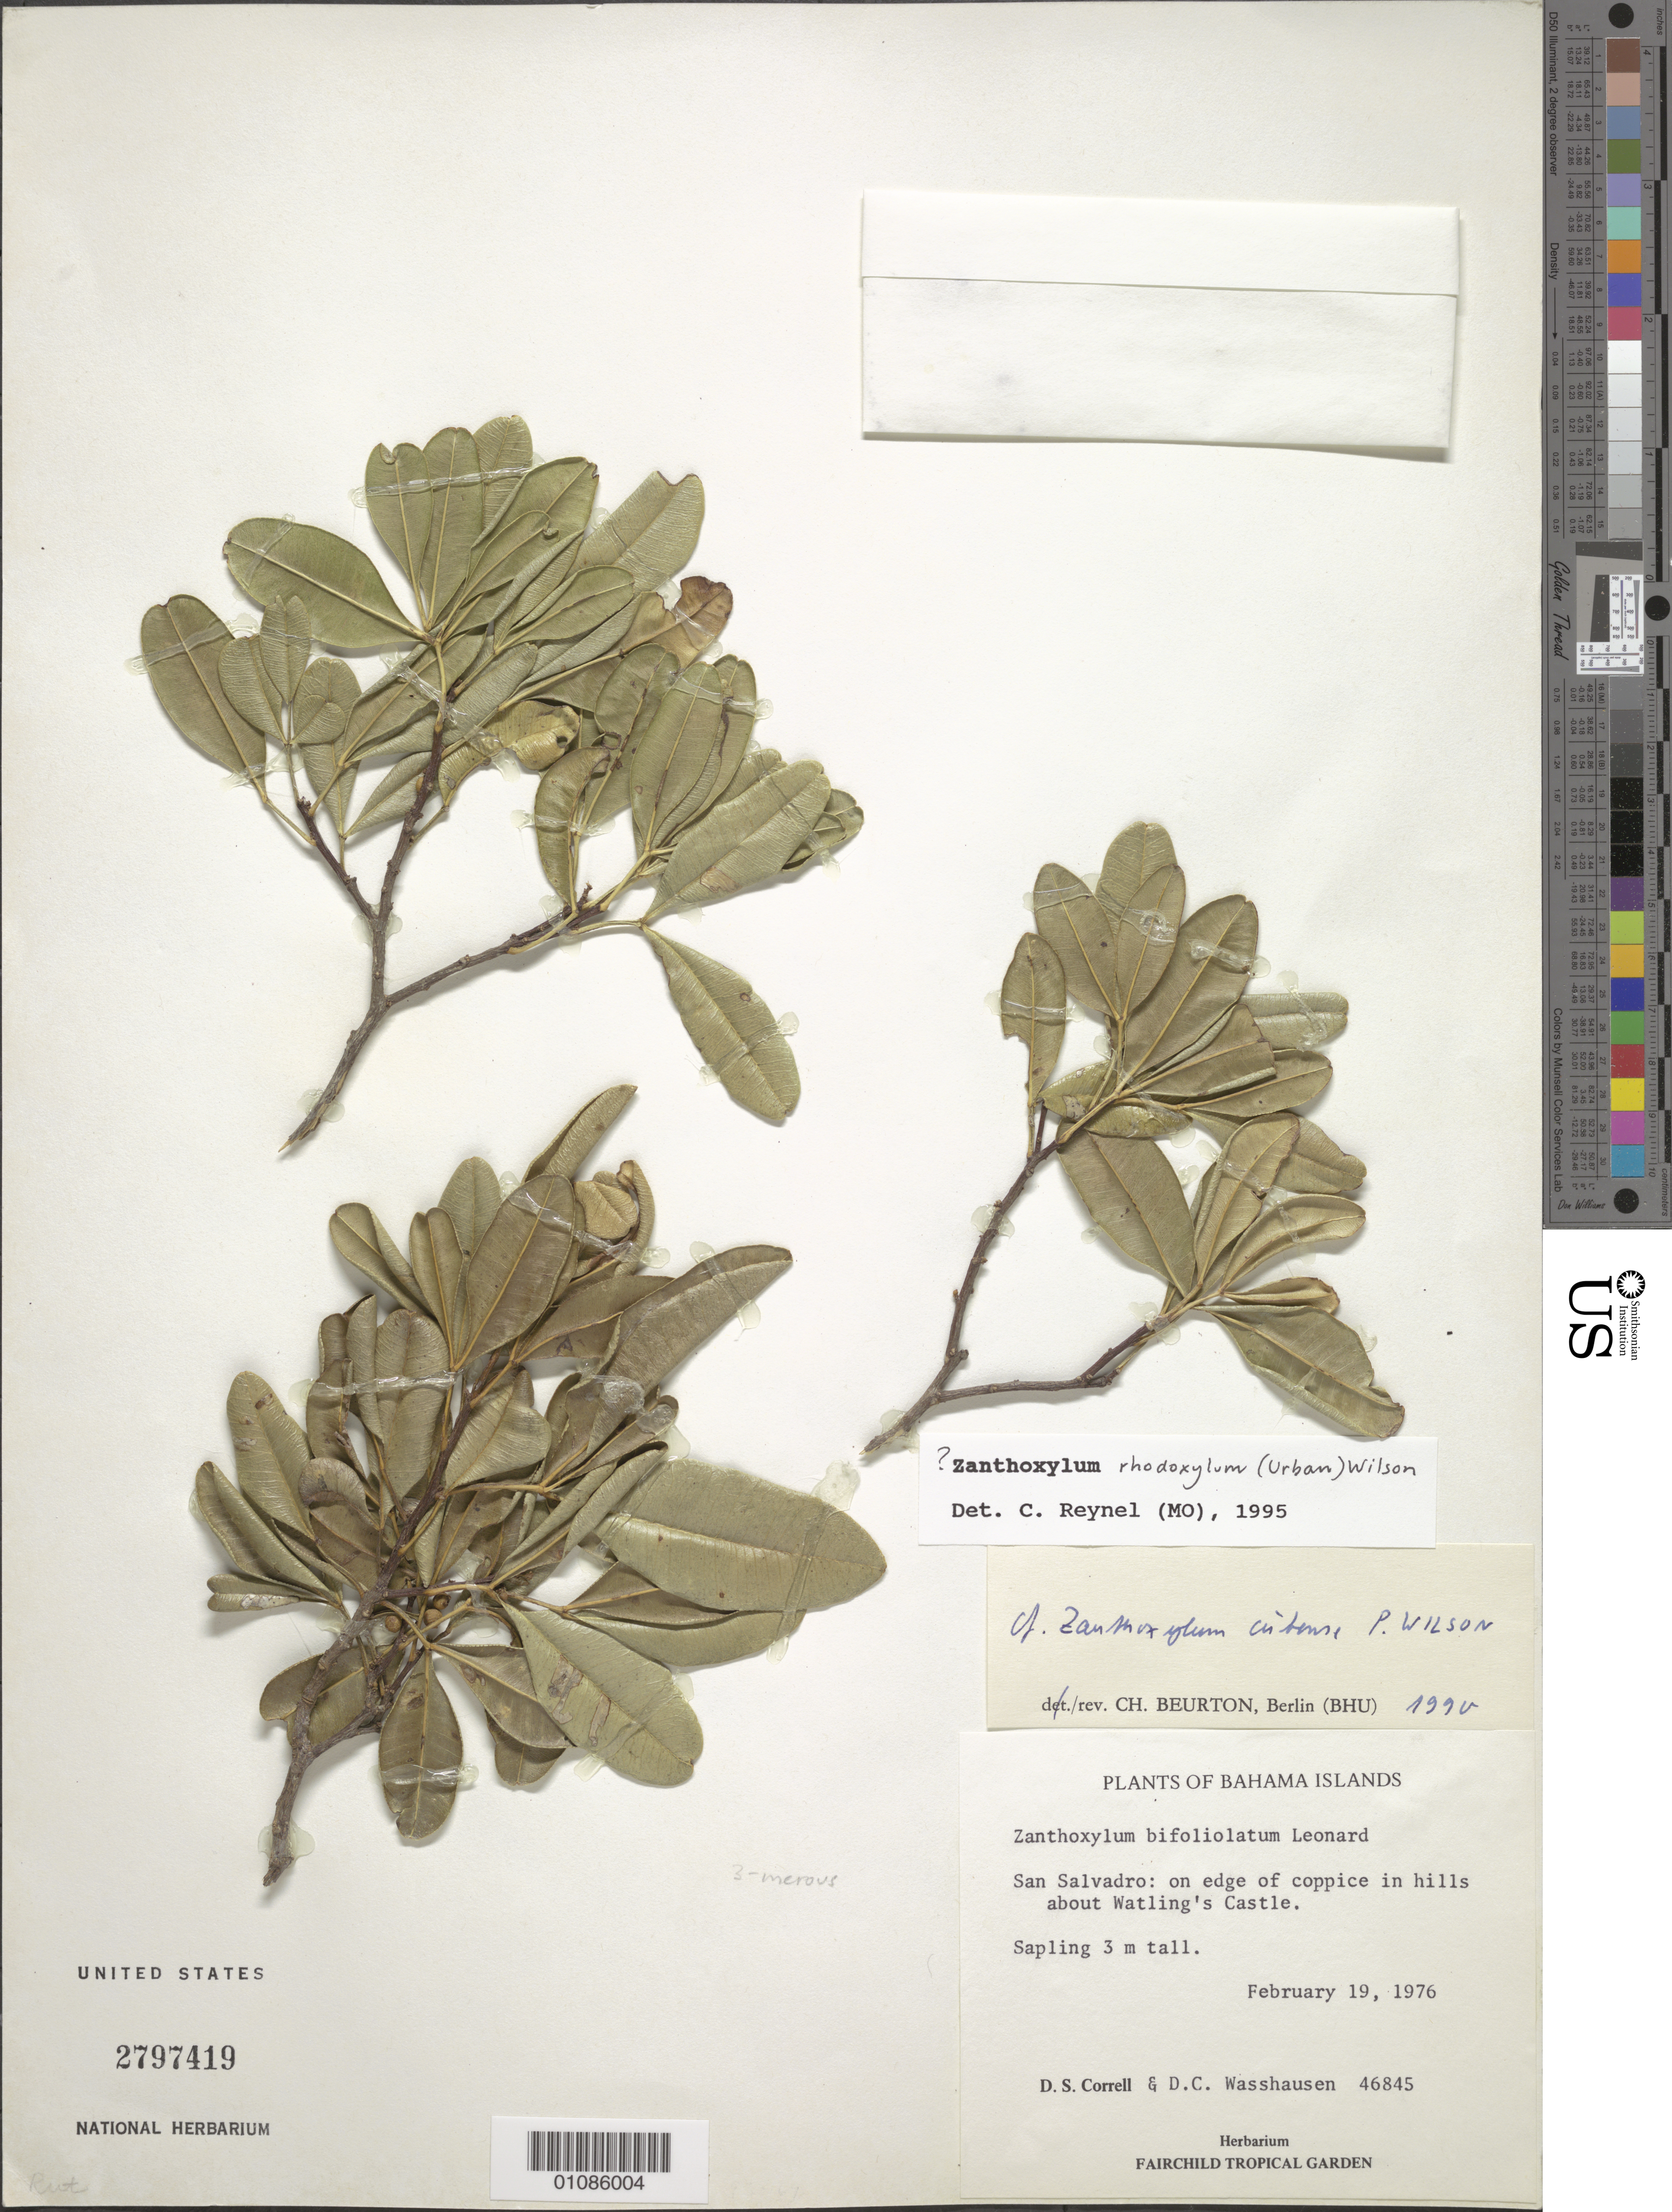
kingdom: Plantae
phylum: Tracheophyta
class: Magnoliopsida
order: Sapindales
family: Rutaceae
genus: Zanthoxylum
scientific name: Zanthoxylum bifoliolatum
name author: Leonard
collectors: D. S. Correll & D. C. Wasshausen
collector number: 46845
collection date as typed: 19 Feb 1976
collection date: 1976-02-19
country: Bahamas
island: San Salvador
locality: on edge of coppice in hills about watling's castle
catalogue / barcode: US 2797419